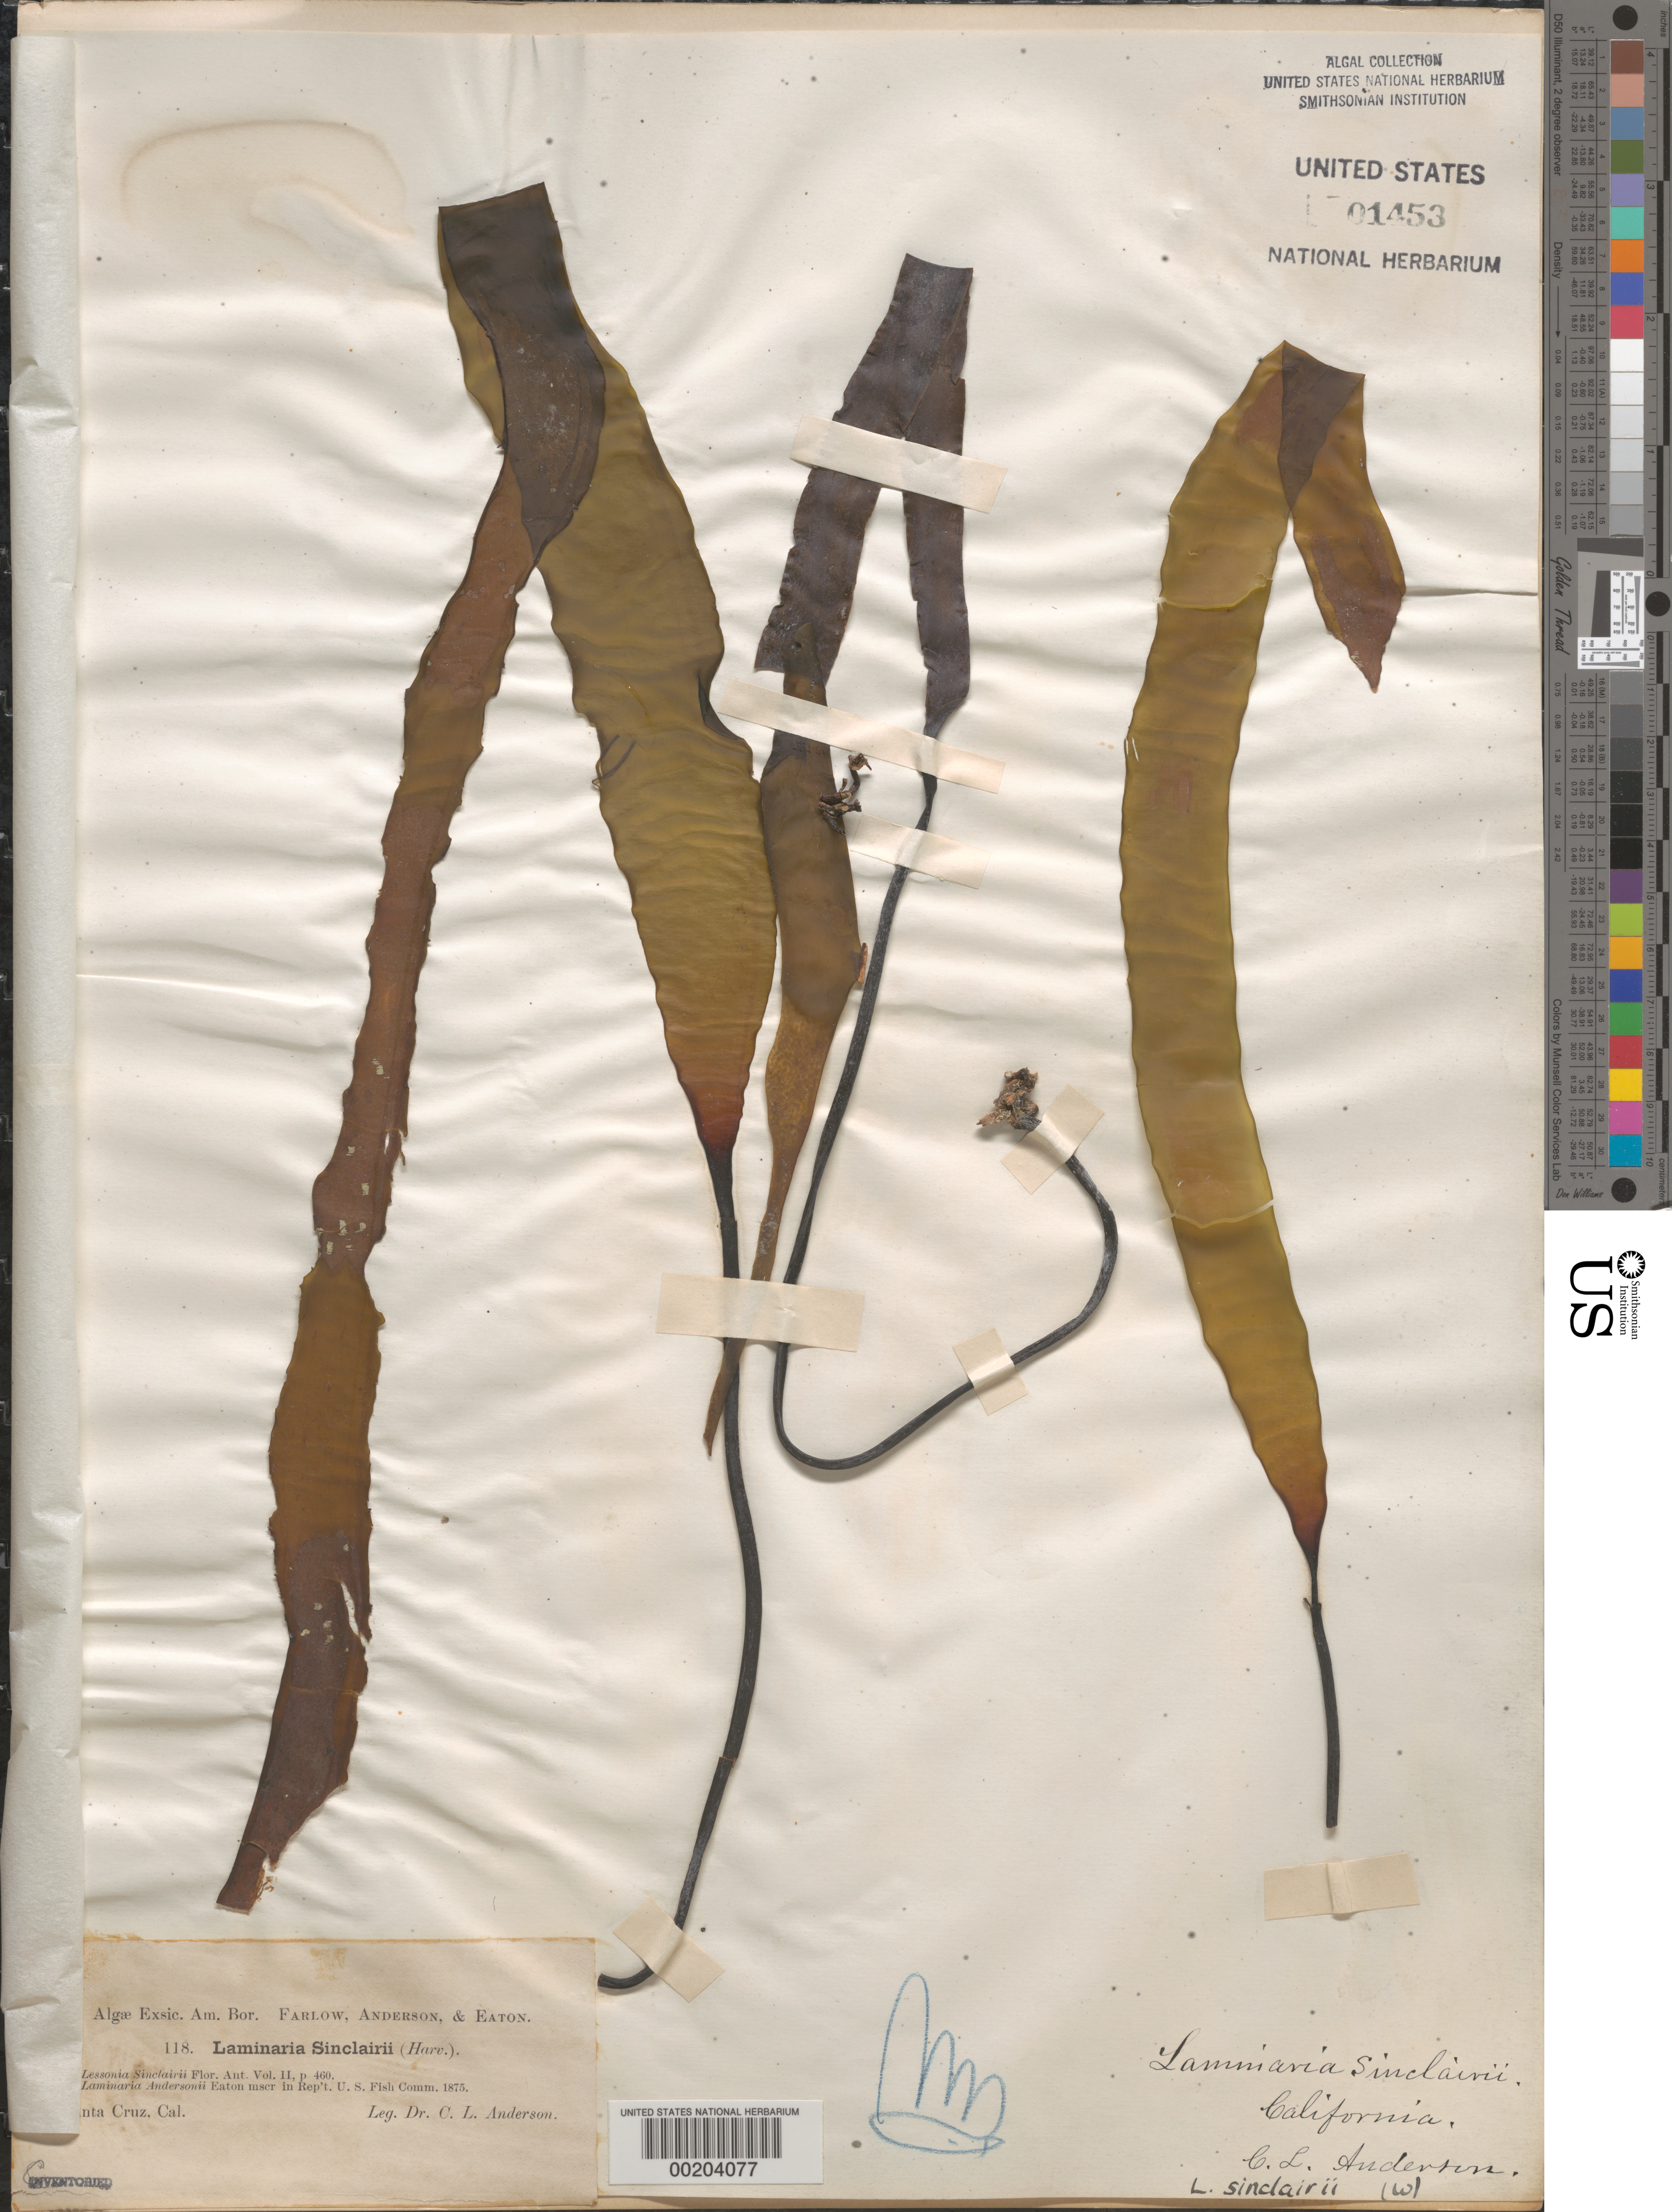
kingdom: Chromista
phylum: Ochrophyta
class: Phaeophyceae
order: Laminariales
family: Laminariaceae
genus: Laminaria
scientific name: Laminaria sinclairii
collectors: C. L. Anderson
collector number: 118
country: United States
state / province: California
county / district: Santa Cruz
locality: Santa Cruz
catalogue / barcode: US 1453